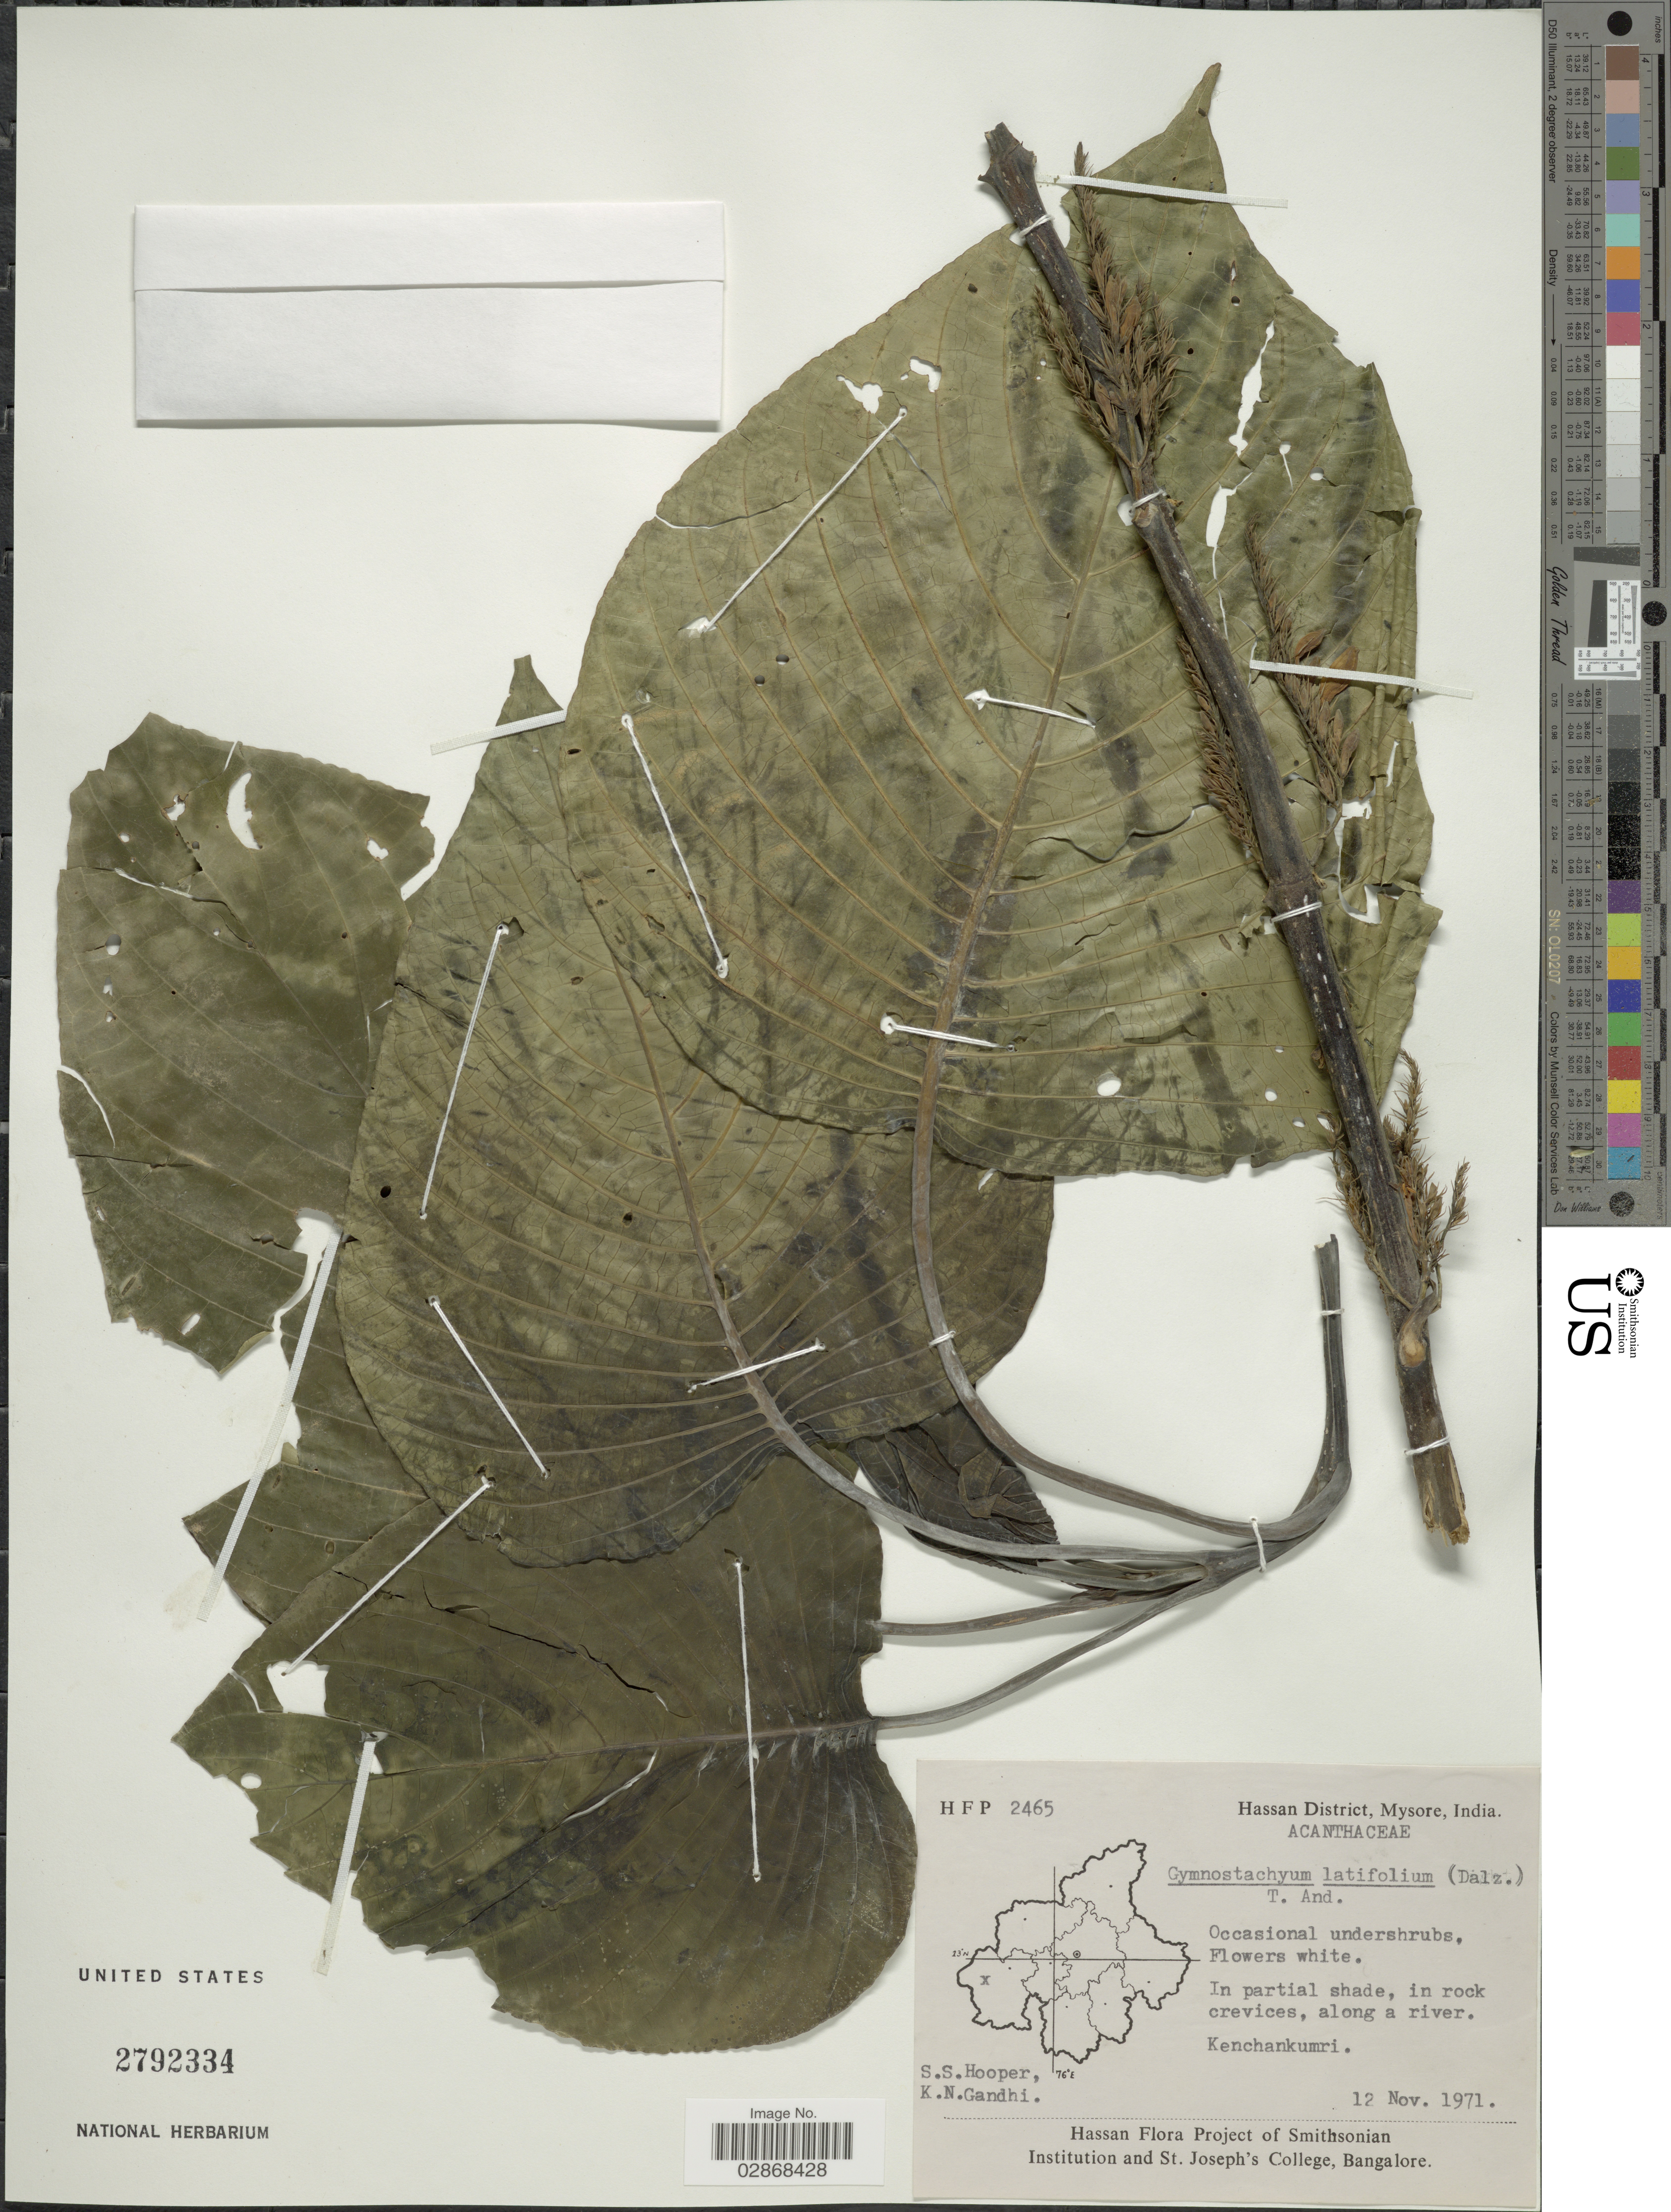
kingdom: Plantae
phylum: Tracheophyta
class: Magnoliopsida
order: Lamiales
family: Acanthaceae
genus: Gymnostachyum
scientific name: Gymnostachyum latifolium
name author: T. Anderson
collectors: S. S. Hooper & K. N. Gandhi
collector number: HFP2465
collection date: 1971-11-12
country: India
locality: Hassan District, Mysore. Kenchankumri.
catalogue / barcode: US 2792334